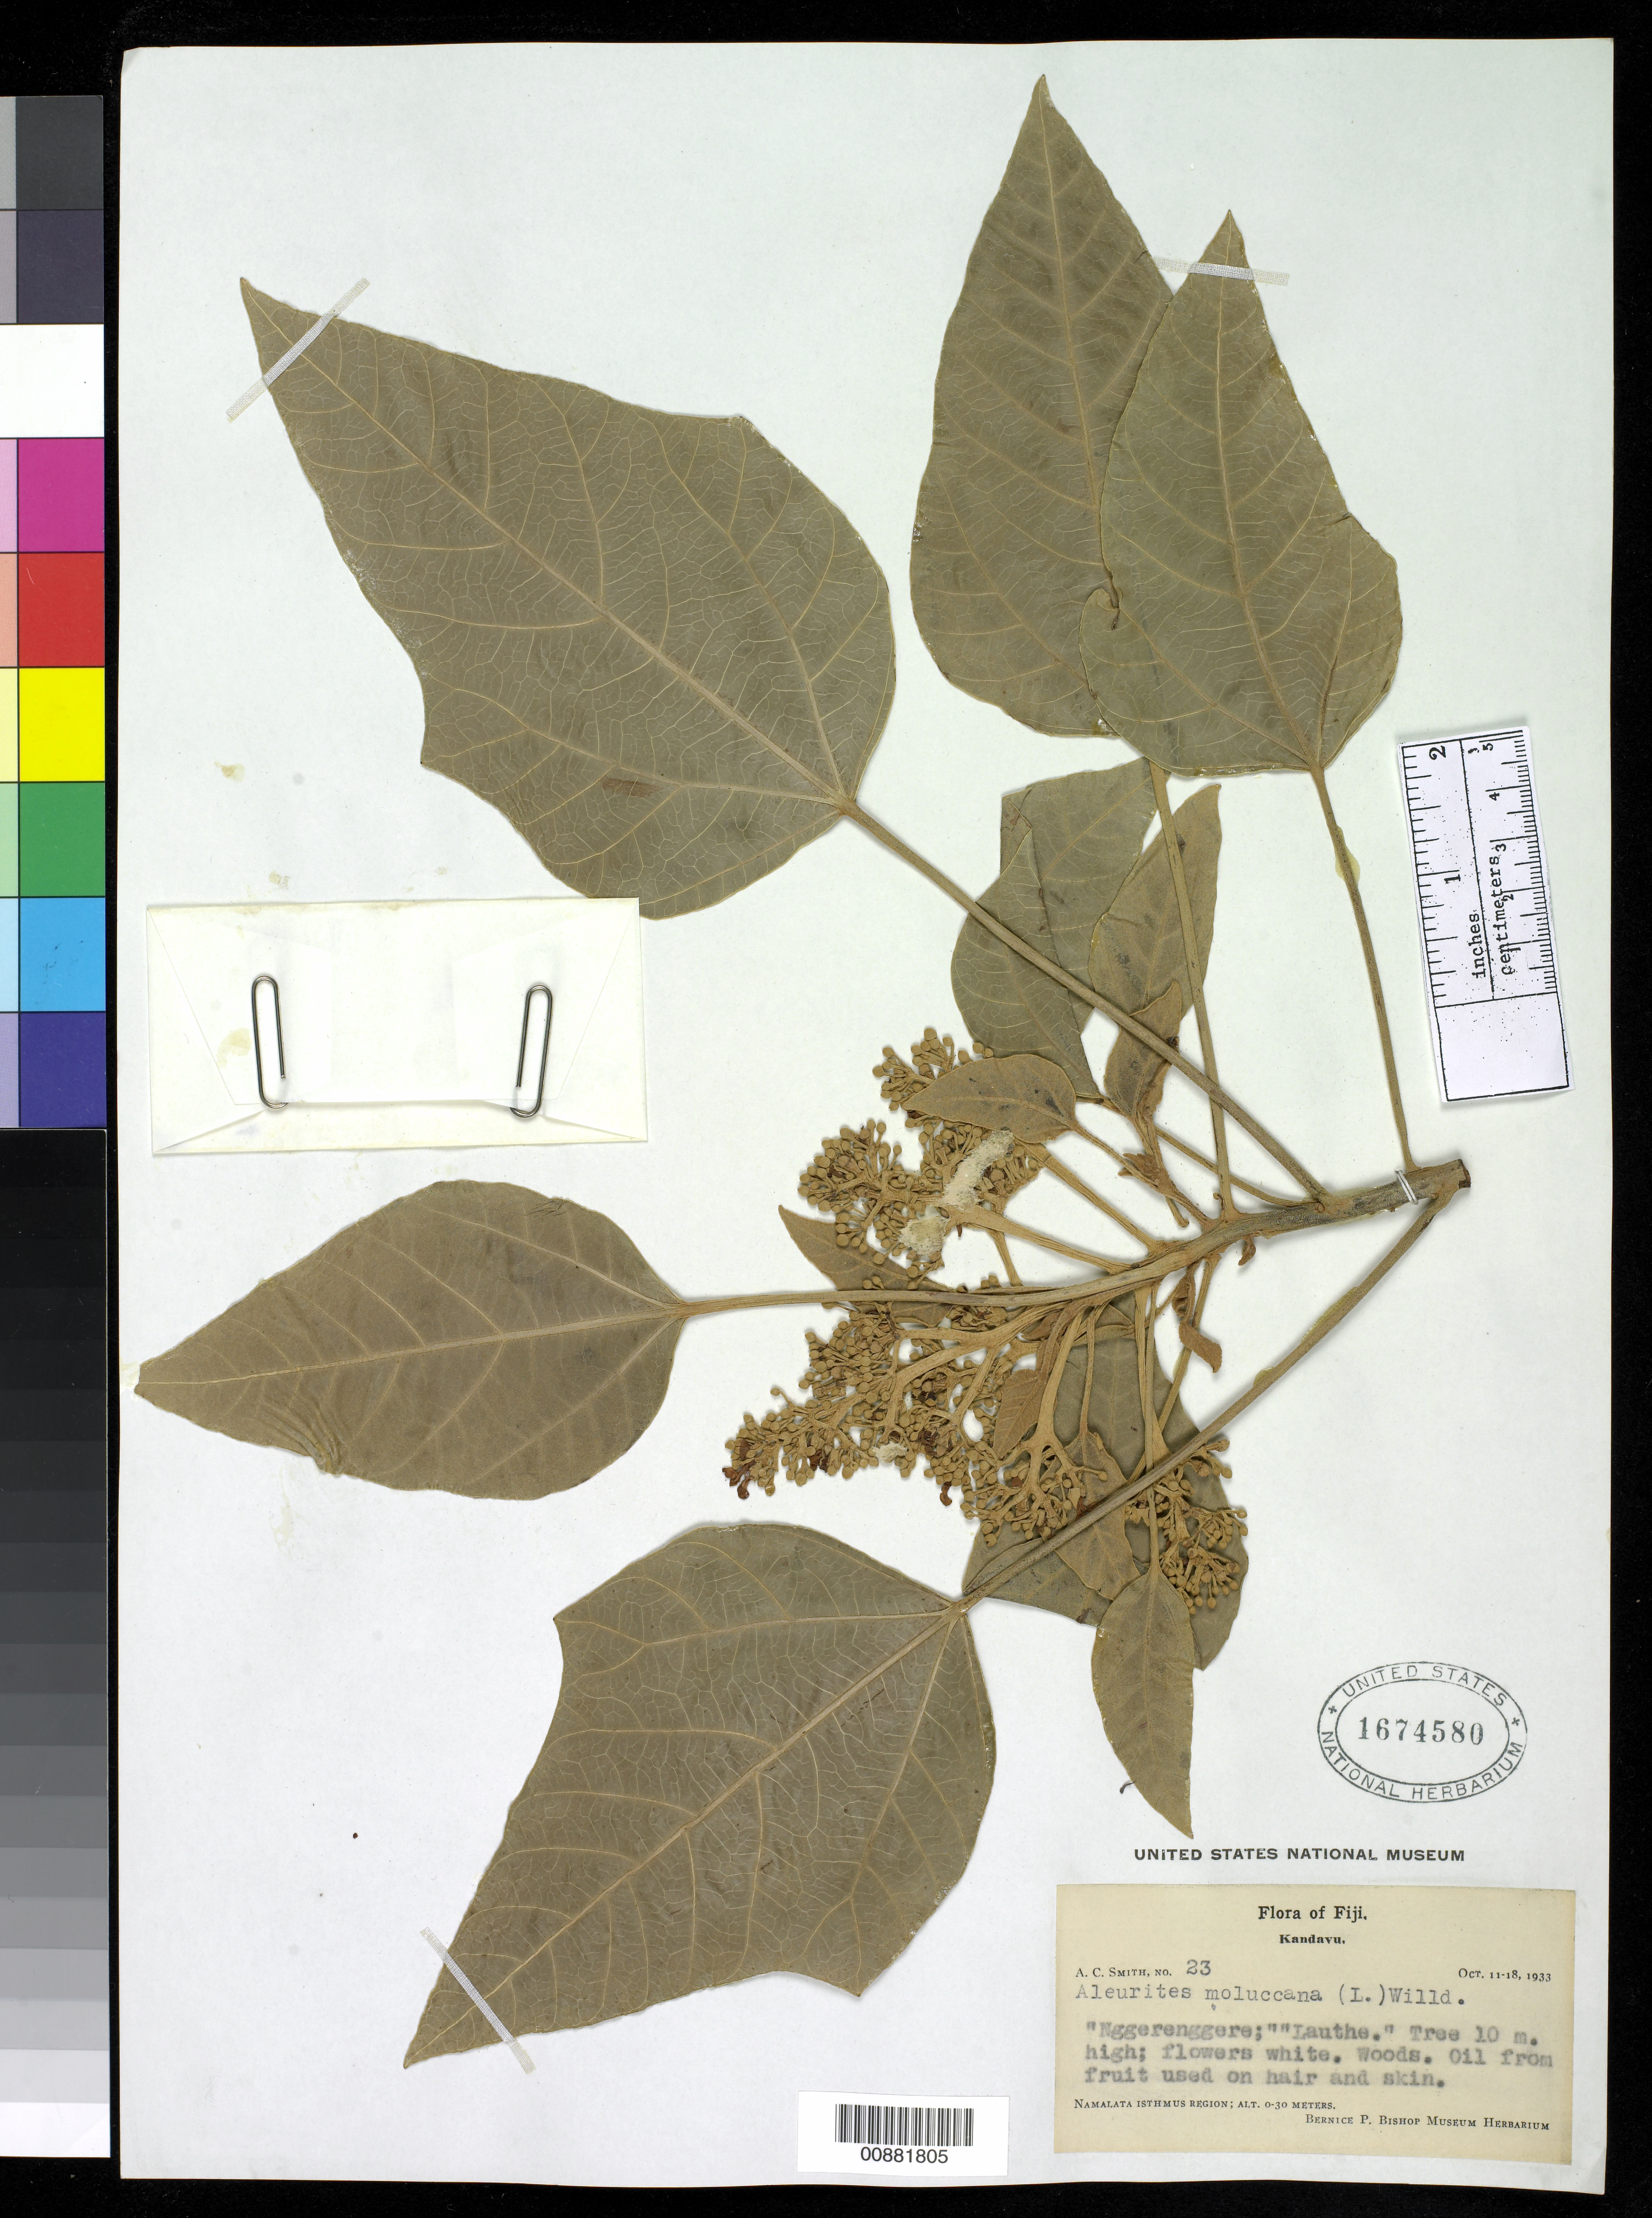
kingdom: Plantae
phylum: Tracheophyta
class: Magnoliopsida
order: Malpighiales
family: Euphorbiaceae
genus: Aleurites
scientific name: Aleurites moluccanus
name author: (L.) Willd.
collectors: C. A. Smith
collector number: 23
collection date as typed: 11 Oct 1933 to 18 Oct 1933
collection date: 1933-10-11/1933-10-18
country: Fiji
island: Kadavu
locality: Namalata Isthmus Region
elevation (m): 0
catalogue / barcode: US 1674580